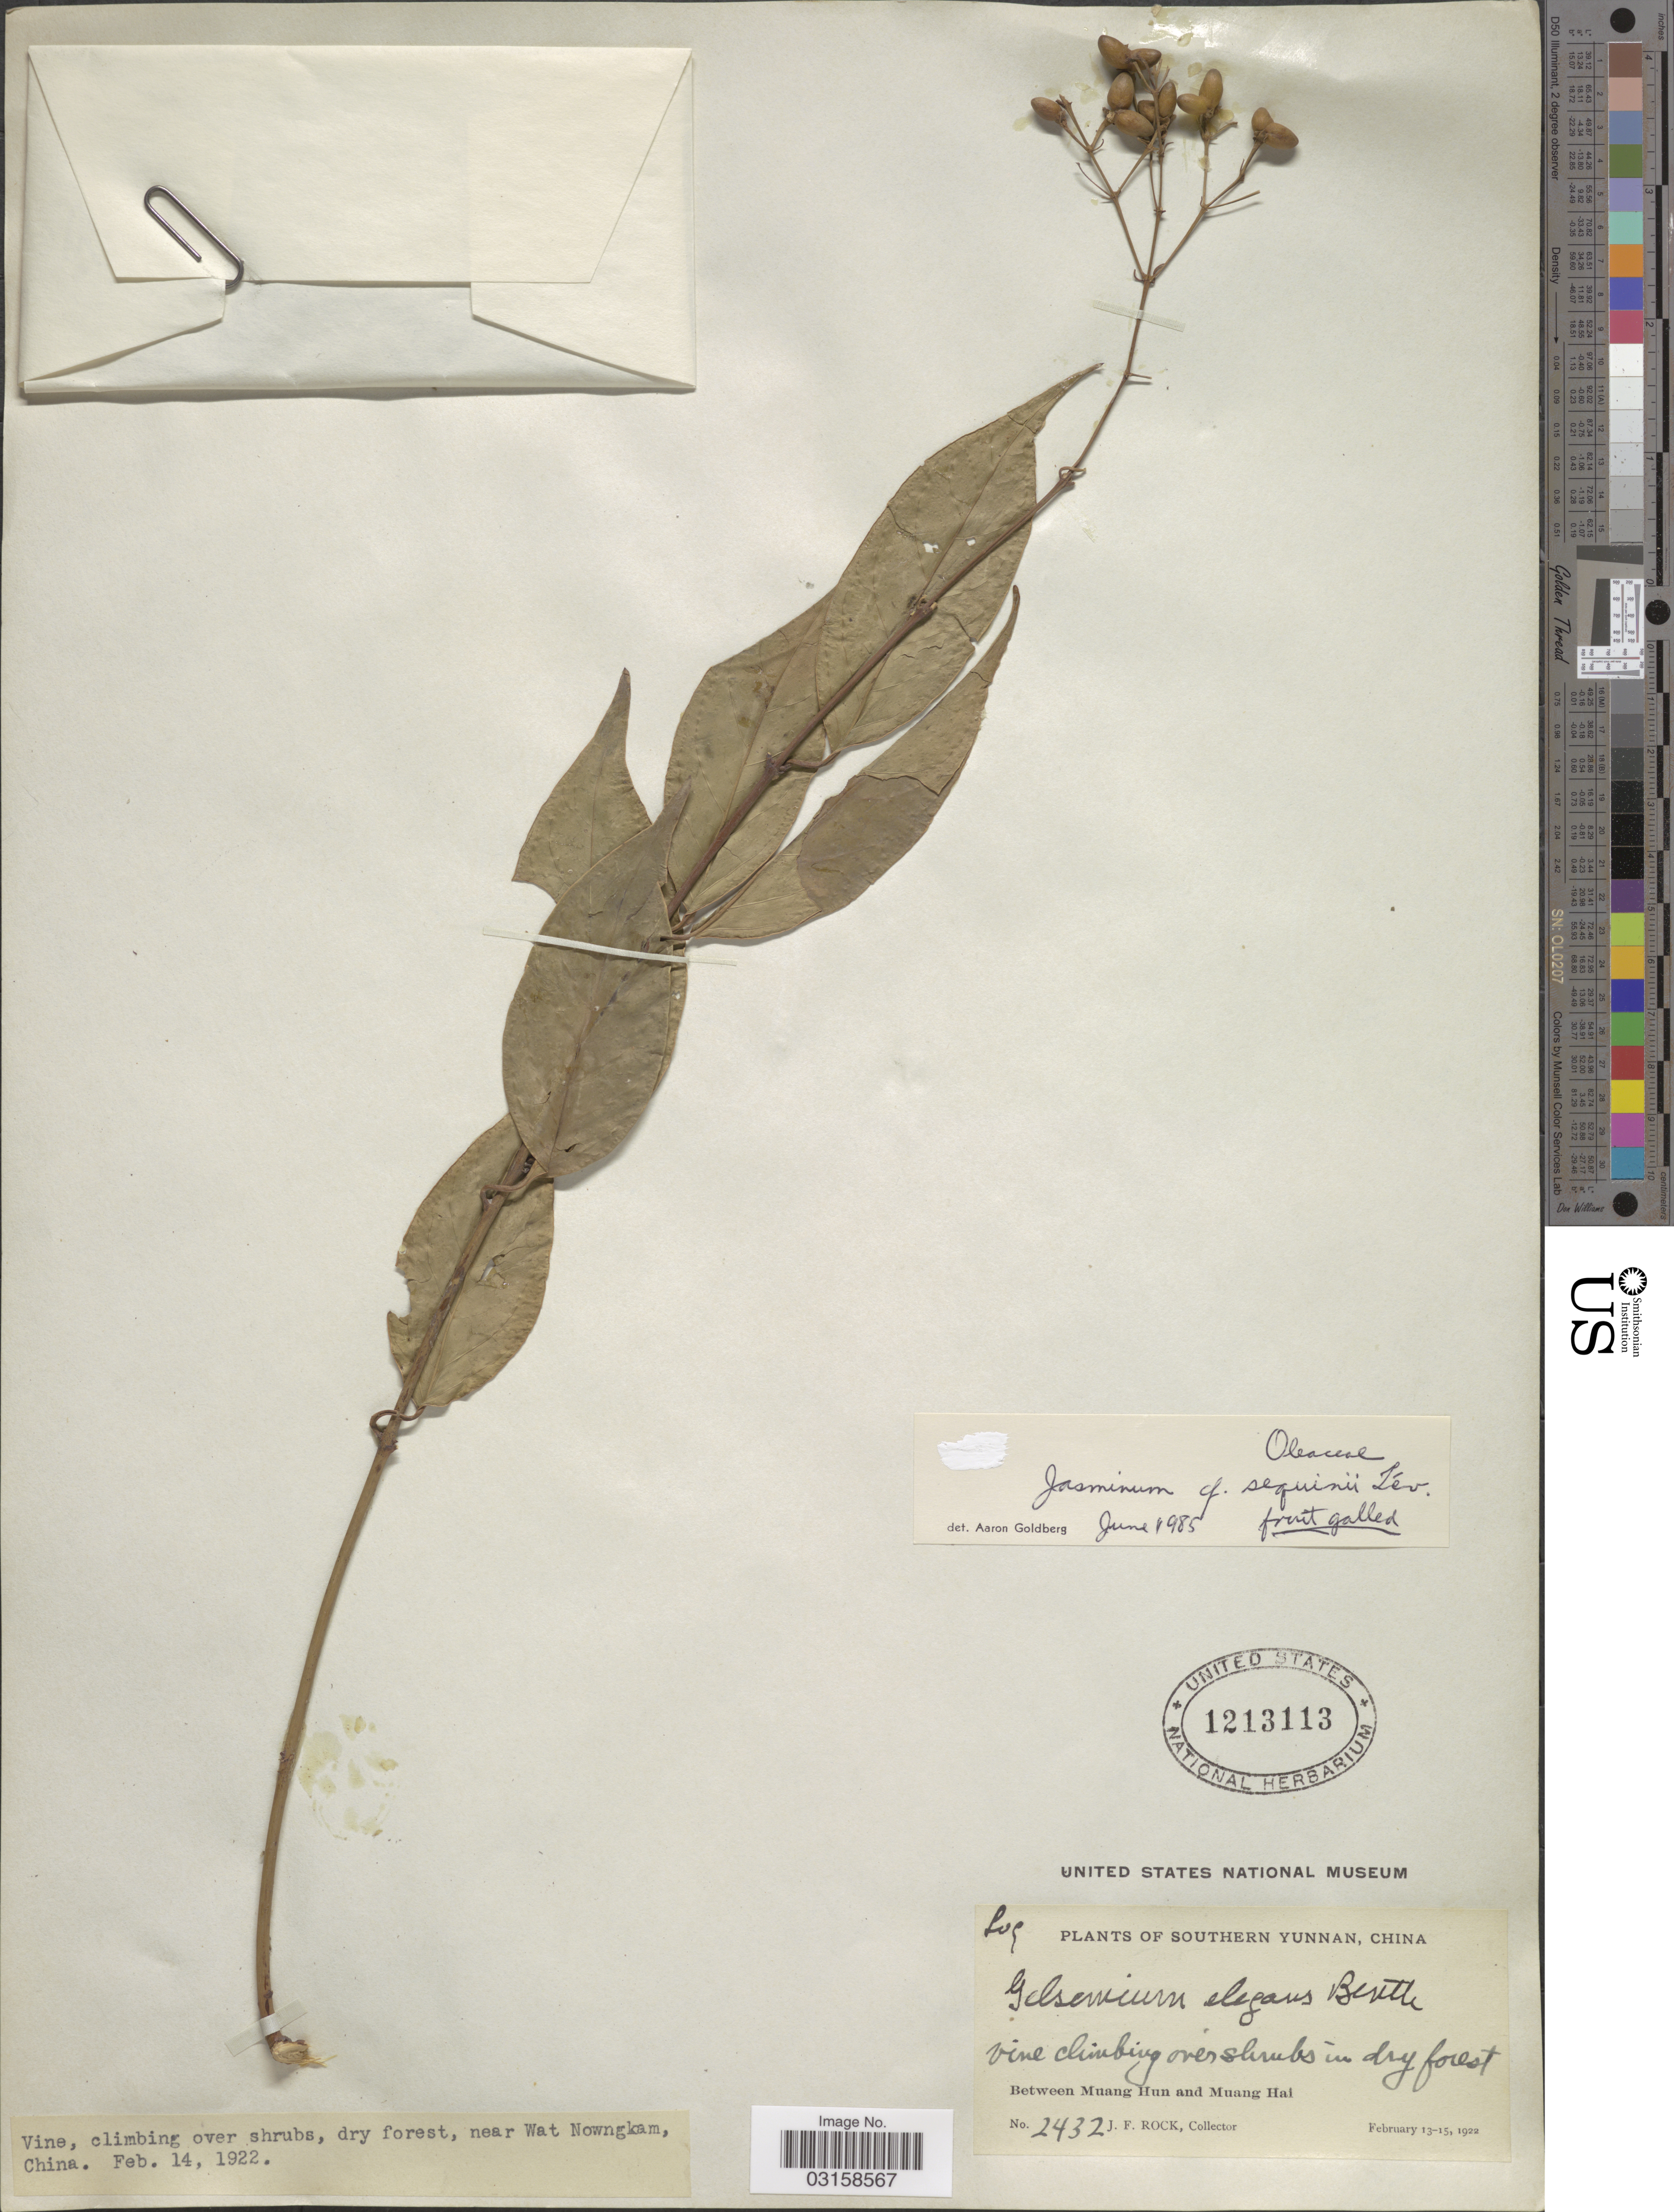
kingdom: Plantae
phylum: Tracheophyta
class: Magnoliopsida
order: Lamiales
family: Oleaceae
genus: Jasminum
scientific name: Jasminum seguinii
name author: H. Lév.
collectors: J. Rock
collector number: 2432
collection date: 1922-02-13/1922-02-15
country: China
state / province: Yunnan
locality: Southern Yunnan. Between Muang Hun and Muang Hai. Near Wat Nowngkam.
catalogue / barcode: US 1213113